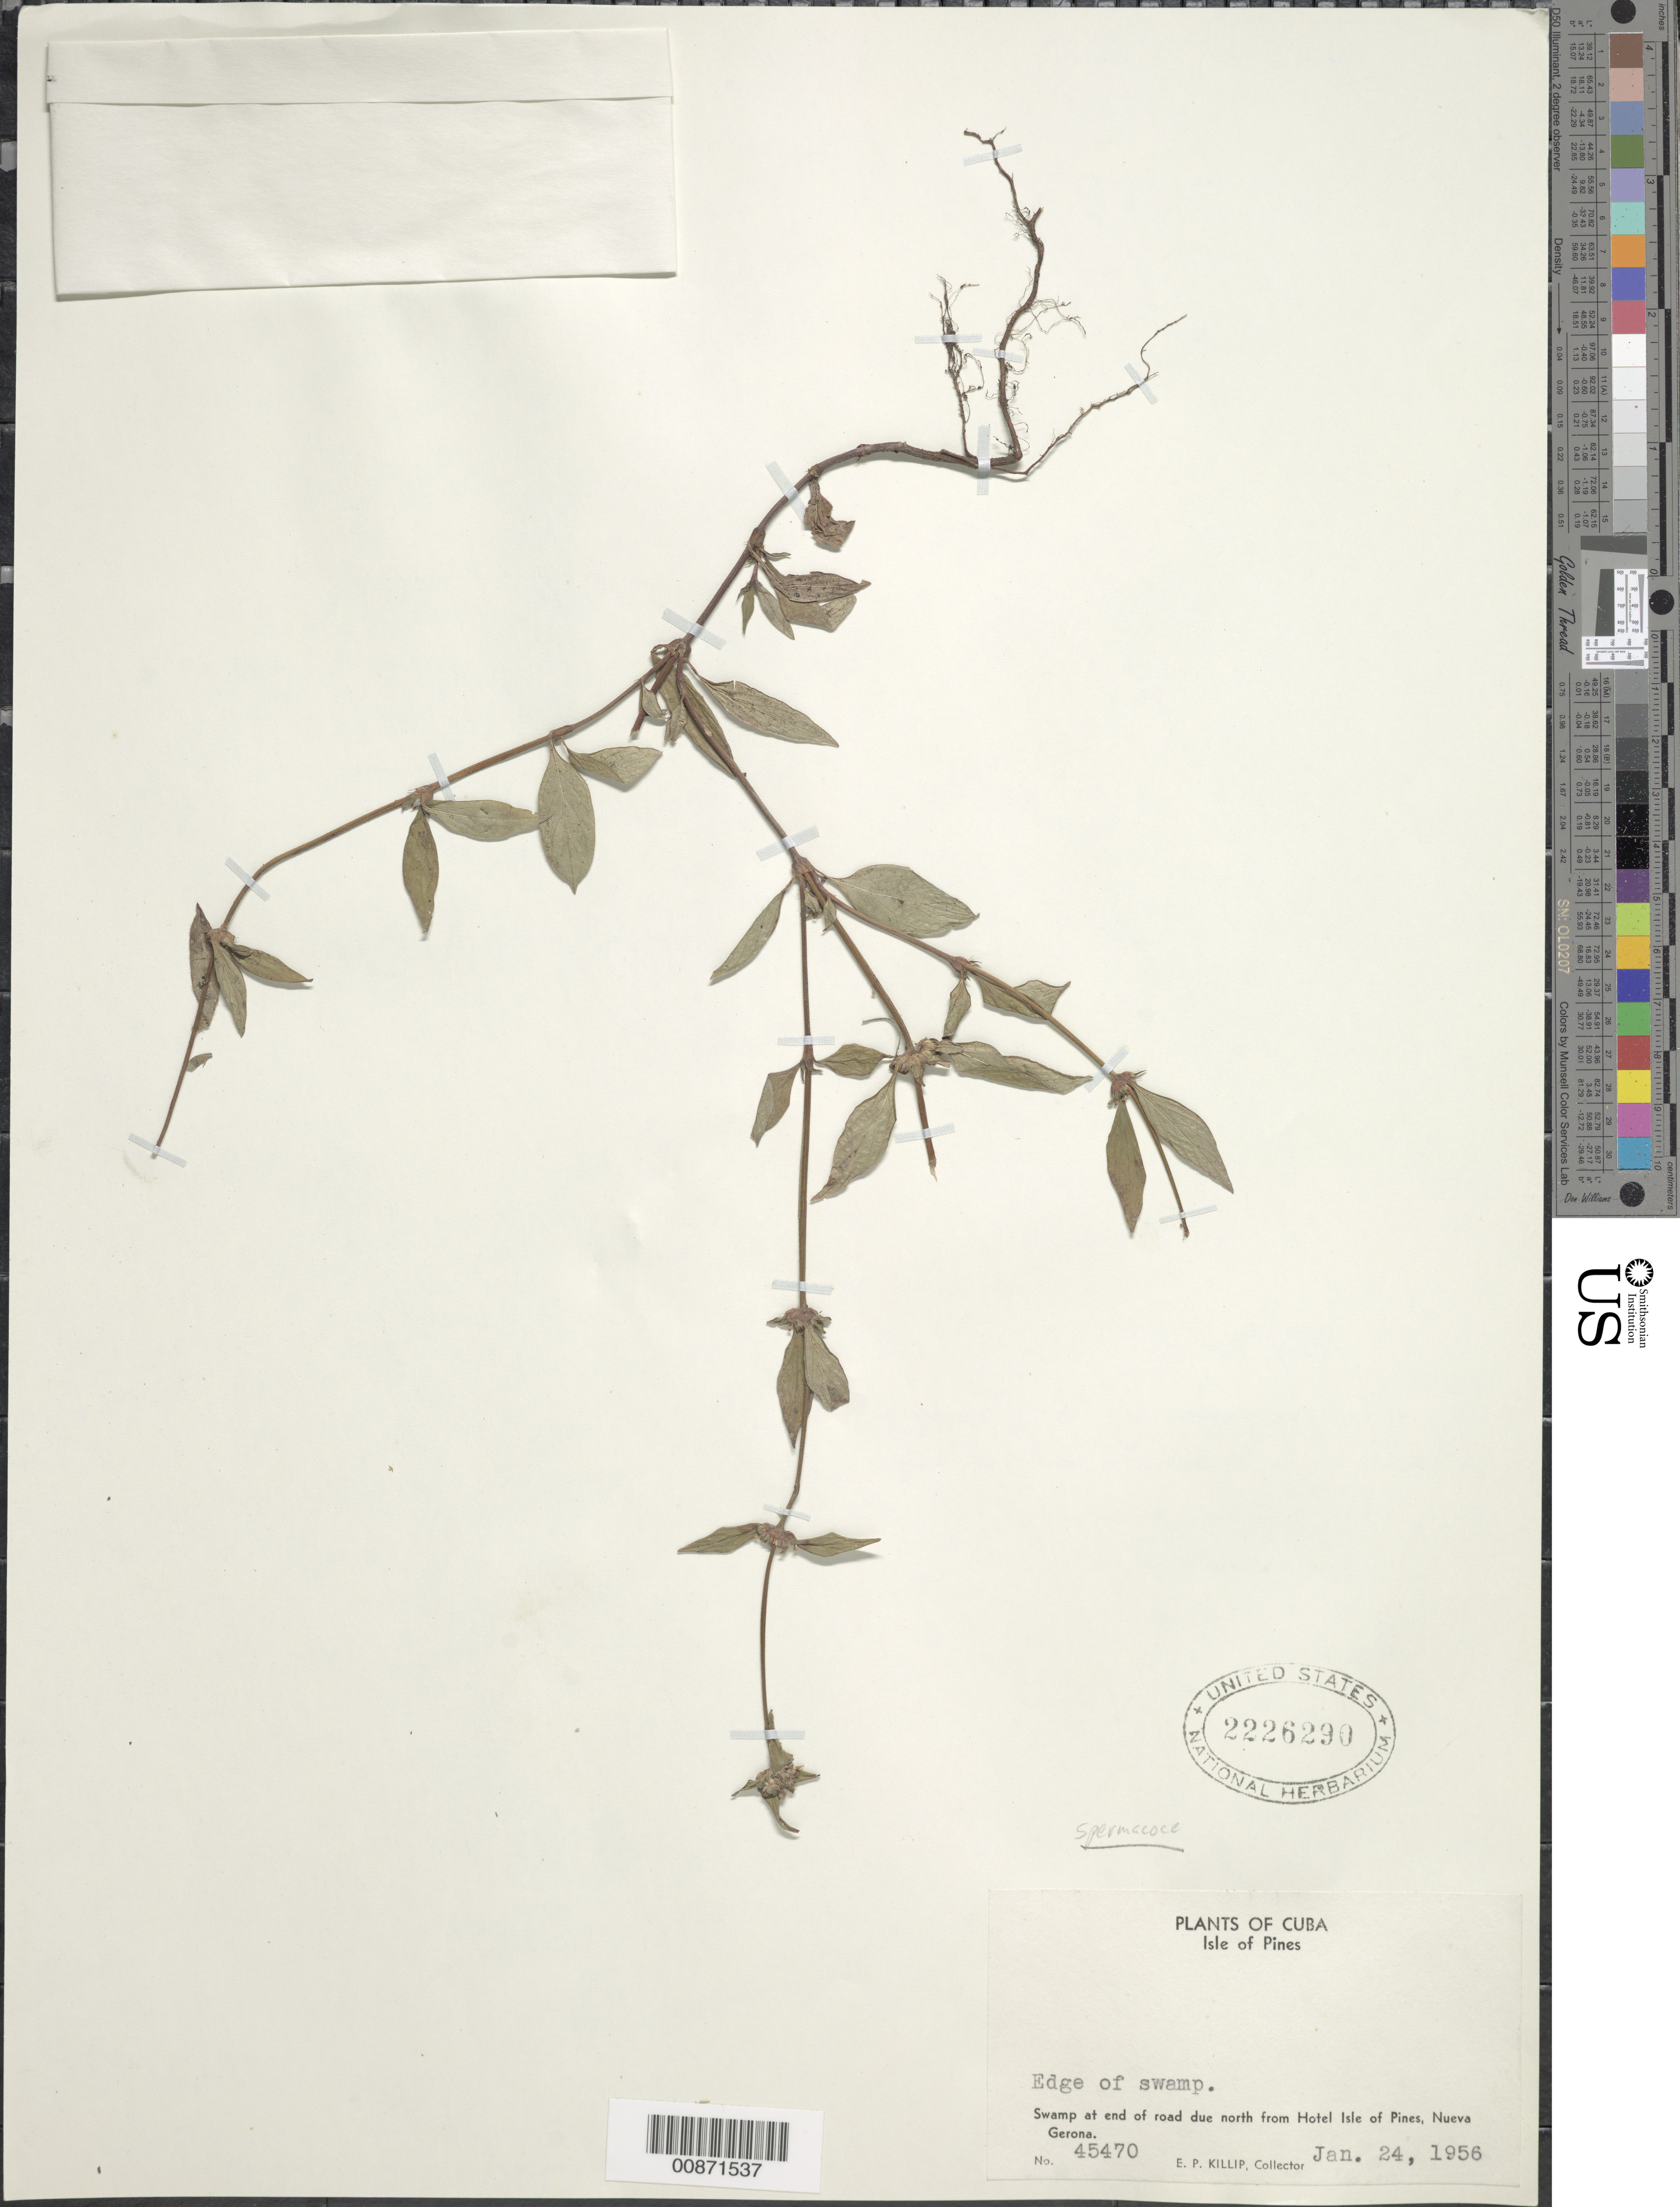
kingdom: Plantae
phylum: Tracheophyta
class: Magnoliopsida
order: Gentianales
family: Rubiaceae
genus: Spermacoce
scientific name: Spermacoce sp.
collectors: E. P. Killip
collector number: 45470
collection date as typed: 24 Jan 1956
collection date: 1956-01-24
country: Cuba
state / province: Isla de La Juventud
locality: Swamp at end of road due north from Hotel Isle of Pines, Nueva Gerona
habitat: Edge of swamp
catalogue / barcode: US 2226290